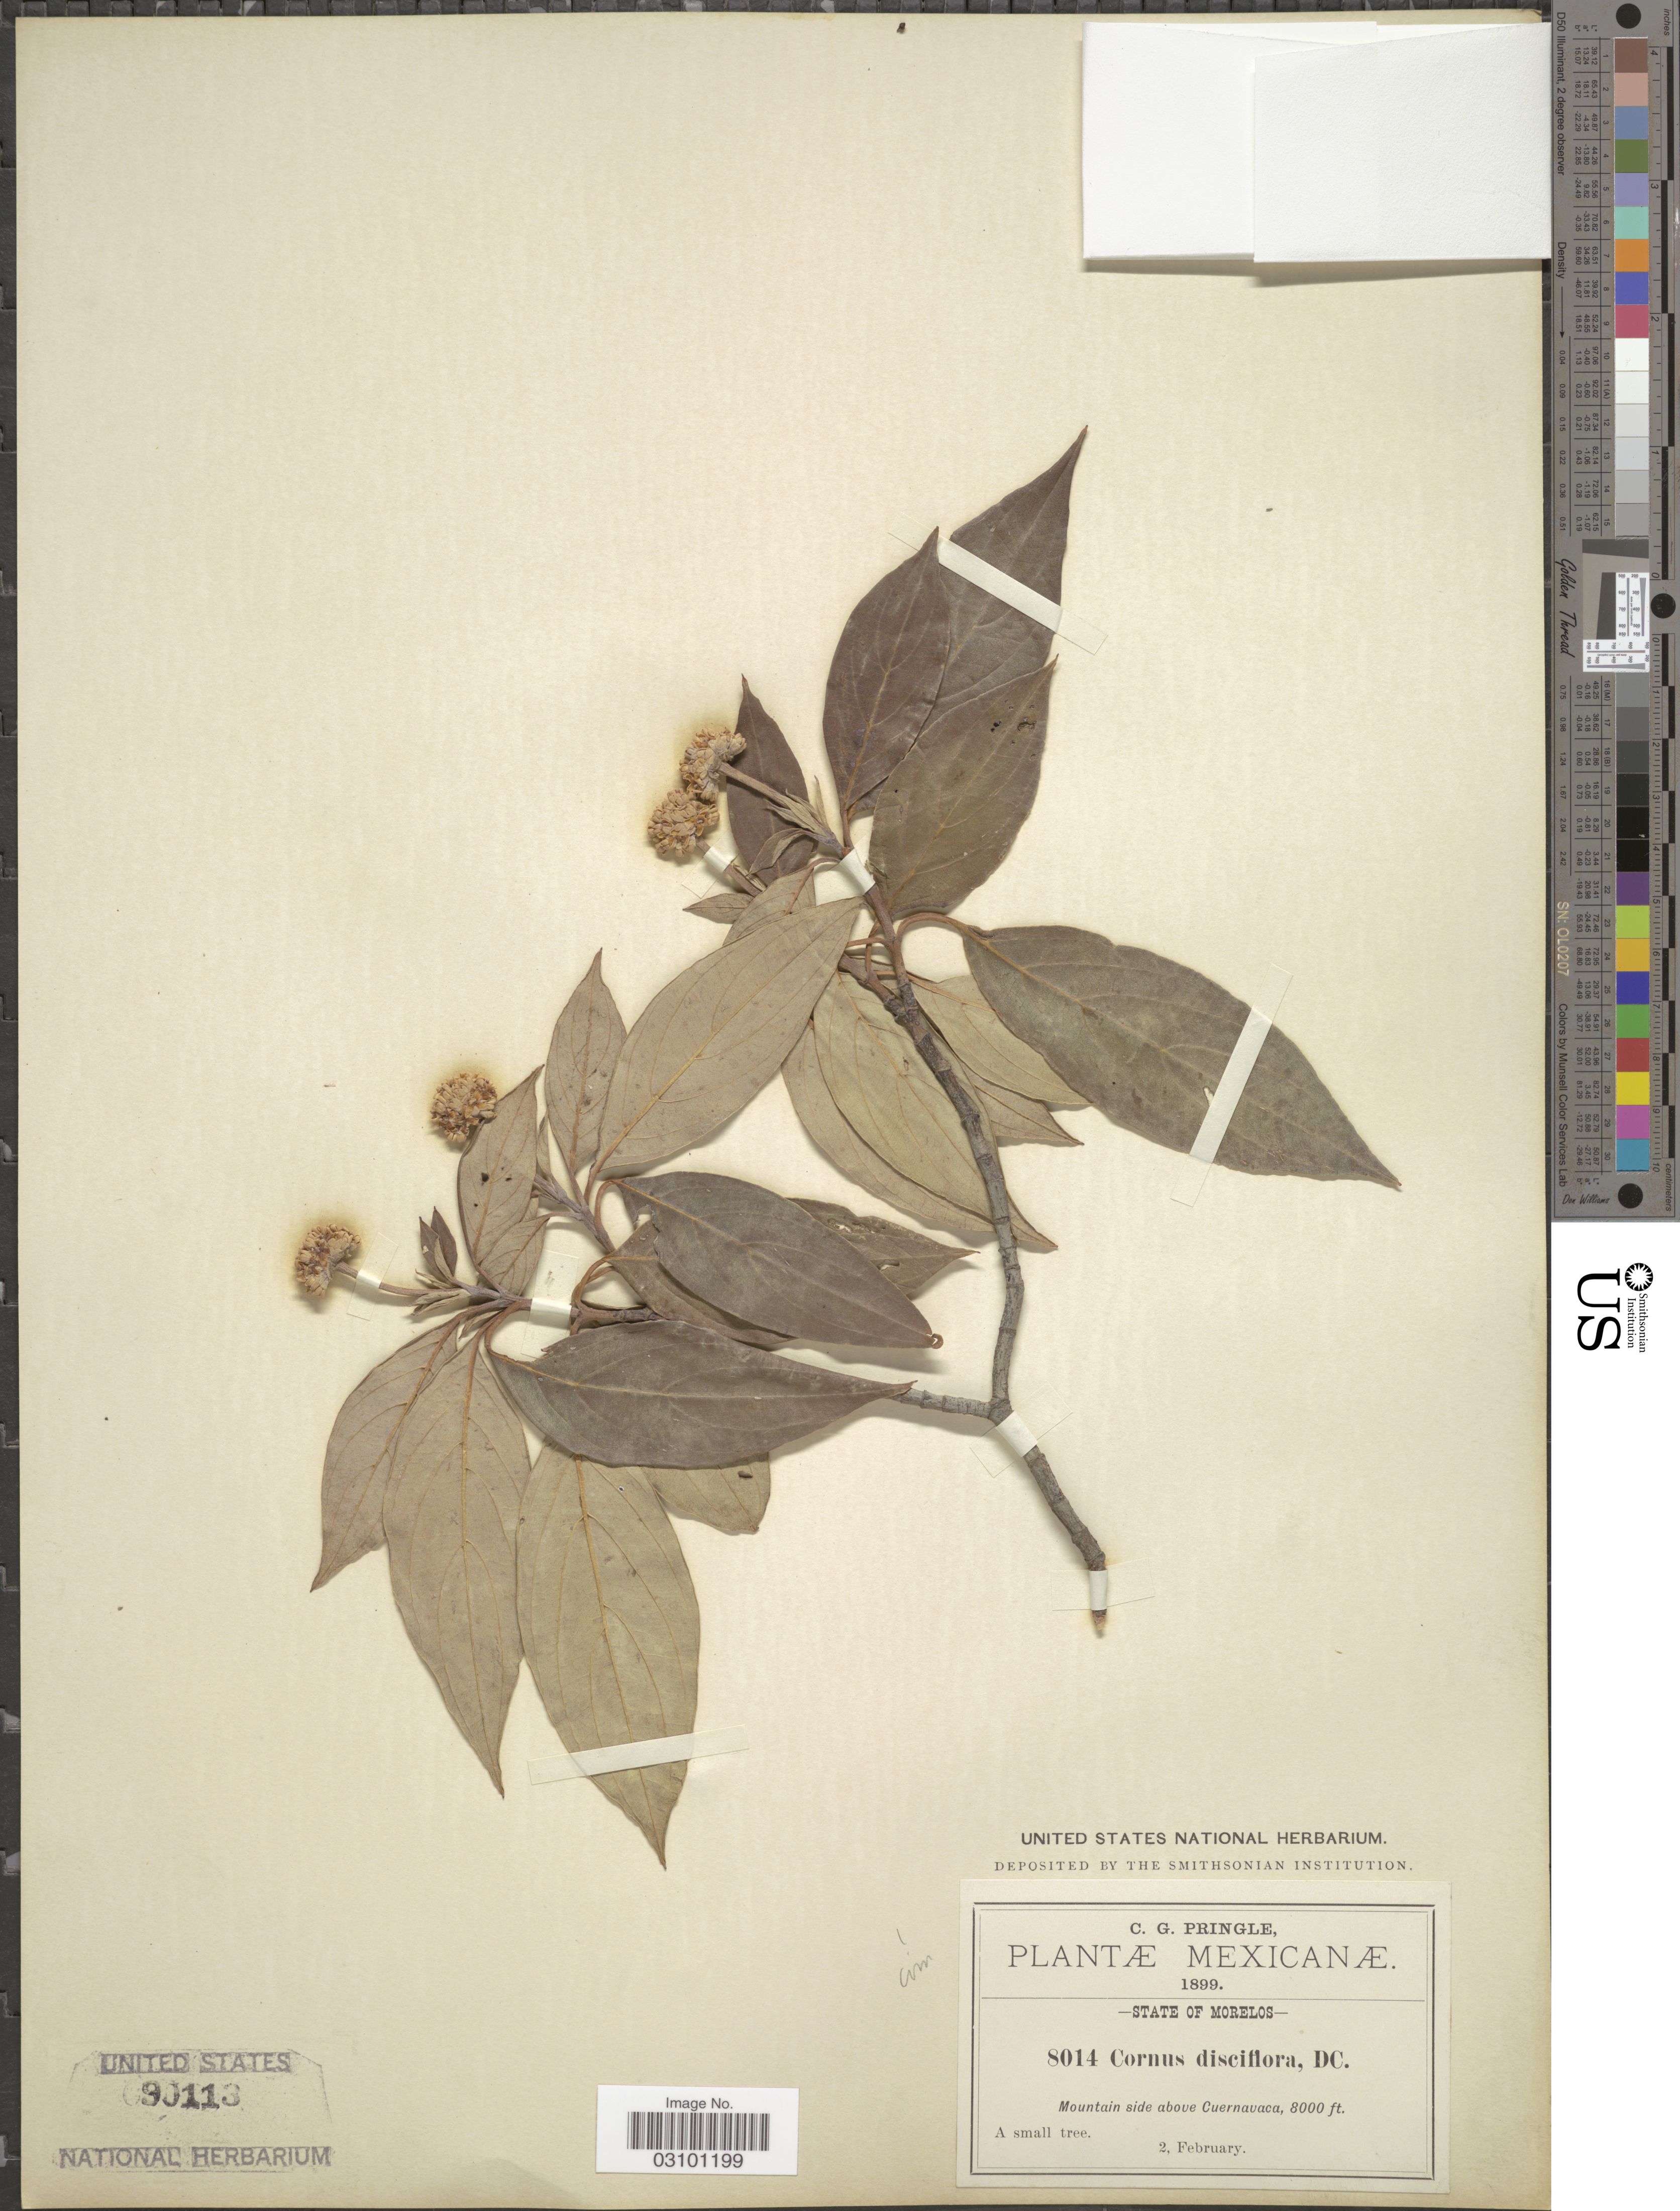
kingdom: Plantae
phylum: Tracheophyta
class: Magnoliopsida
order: Cornales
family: Cornaceae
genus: Cornus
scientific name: Cornus disciflora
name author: Moc. & Sessé ex DC.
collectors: C. G. Pringle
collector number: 8014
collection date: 1899-02-02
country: Mexico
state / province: Morelos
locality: Mountain side above Cuernavaca.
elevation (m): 2438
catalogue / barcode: US 90113